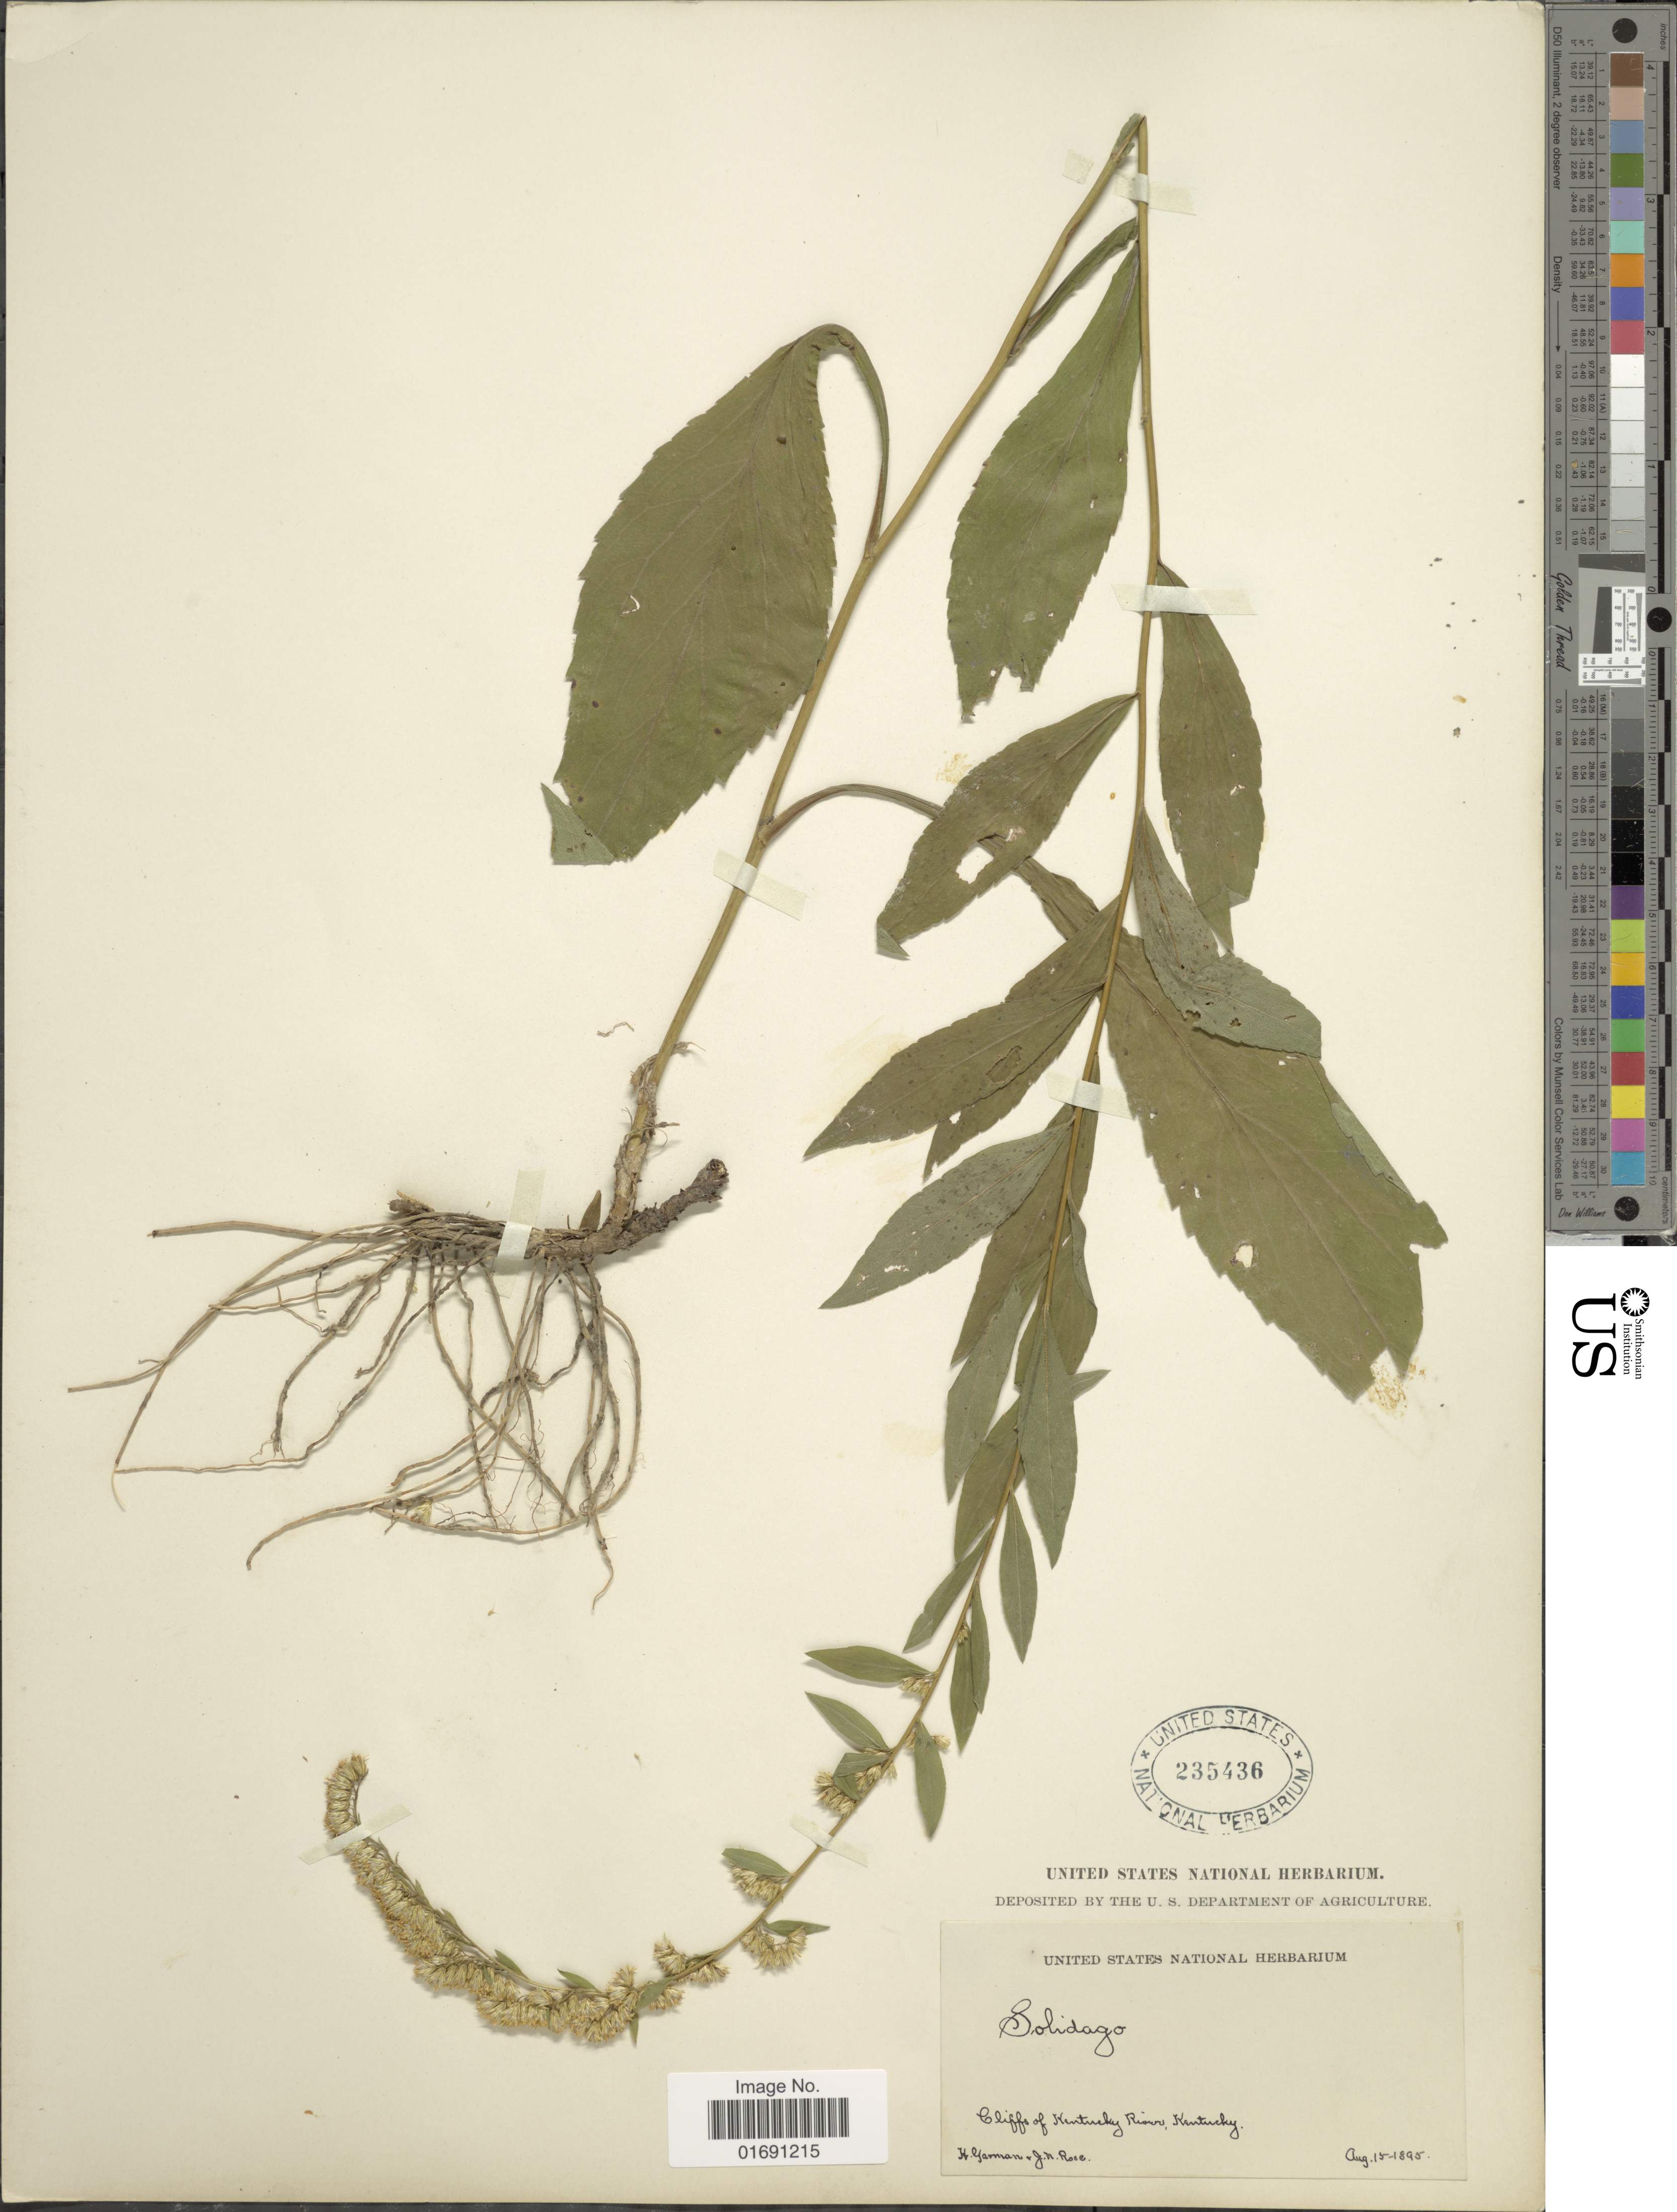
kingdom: Plantae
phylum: Tracheophyta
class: Magnoliopsida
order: Asterales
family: Asteraceae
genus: Solidago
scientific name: Solidago ulmifolia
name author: Muhl. ex Willd.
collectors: H. Garman & J. N. Rose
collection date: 1895-08-15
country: United States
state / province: Kentucky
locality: Cliff of Kentucky River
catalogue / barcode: US 235436